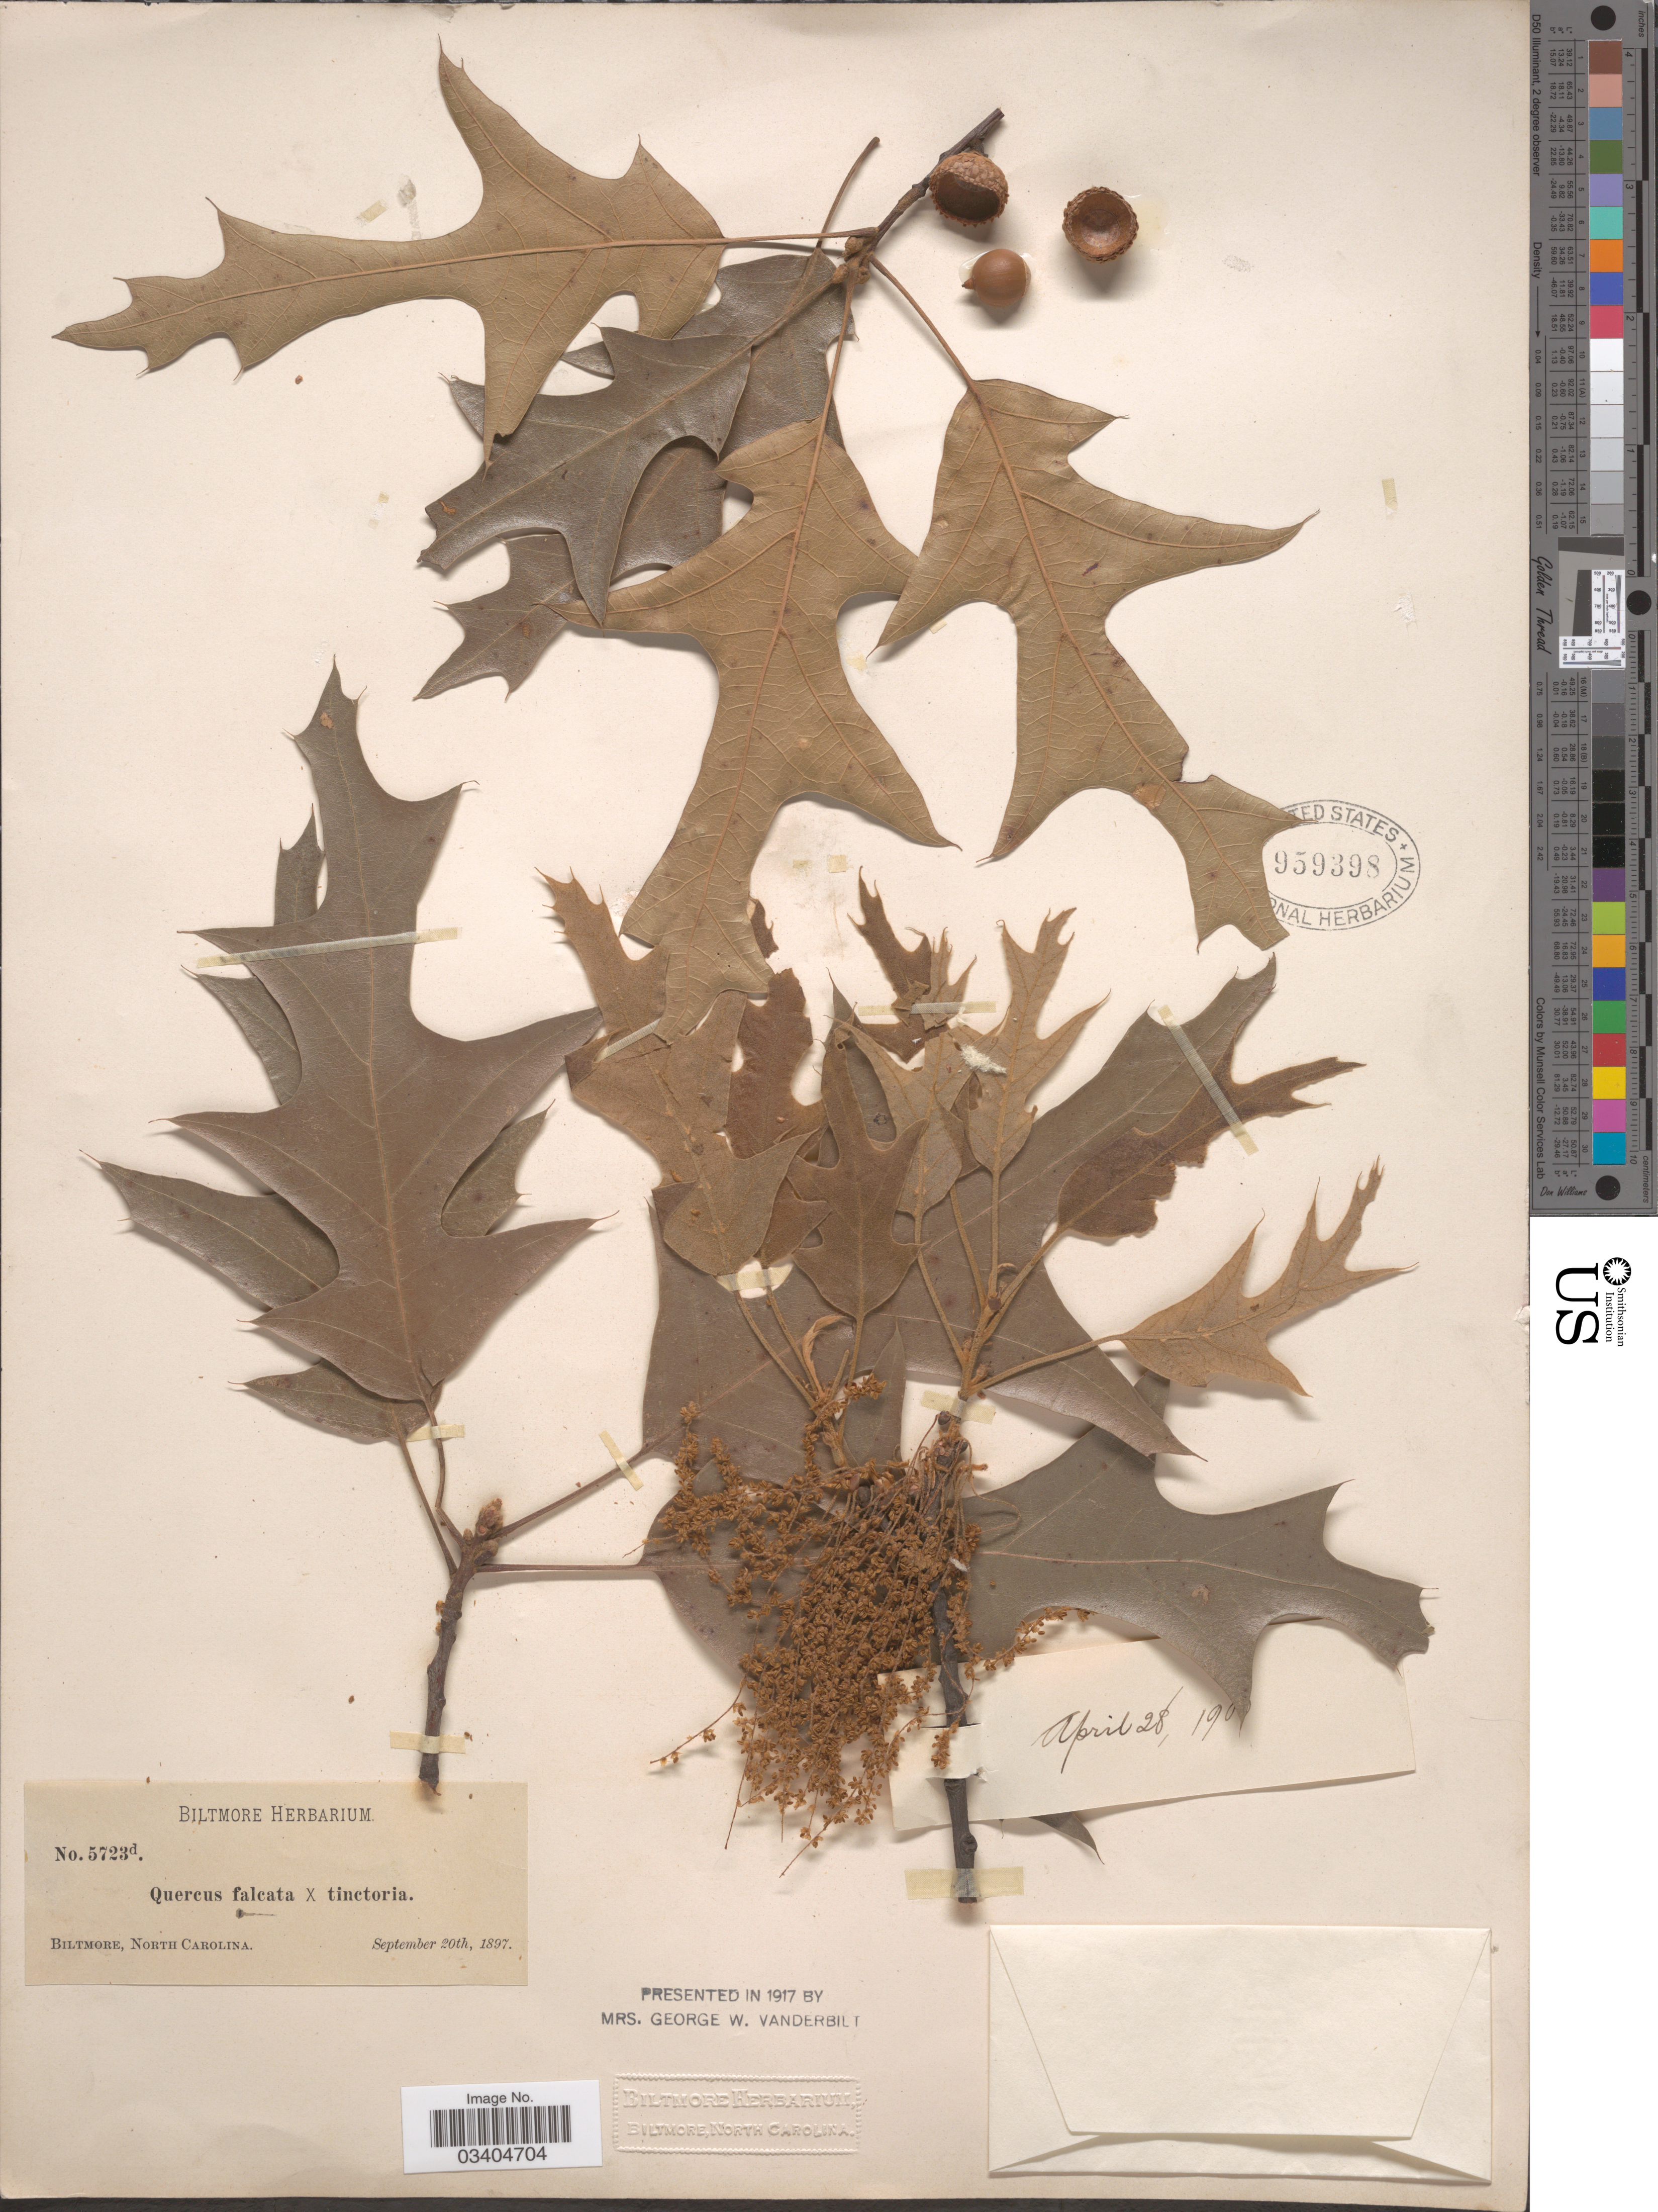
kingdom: Plantae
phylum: Tracheophyta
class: Magnoliopsida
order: Fagales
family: Fagaceae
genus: Quercus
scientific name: Quercus falcata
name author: Michx.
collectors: ex herb. Biltmore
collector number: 5723d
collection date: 1897-09-20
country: United States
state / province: North Carolina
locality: Biltmore.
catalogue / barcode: US 959398